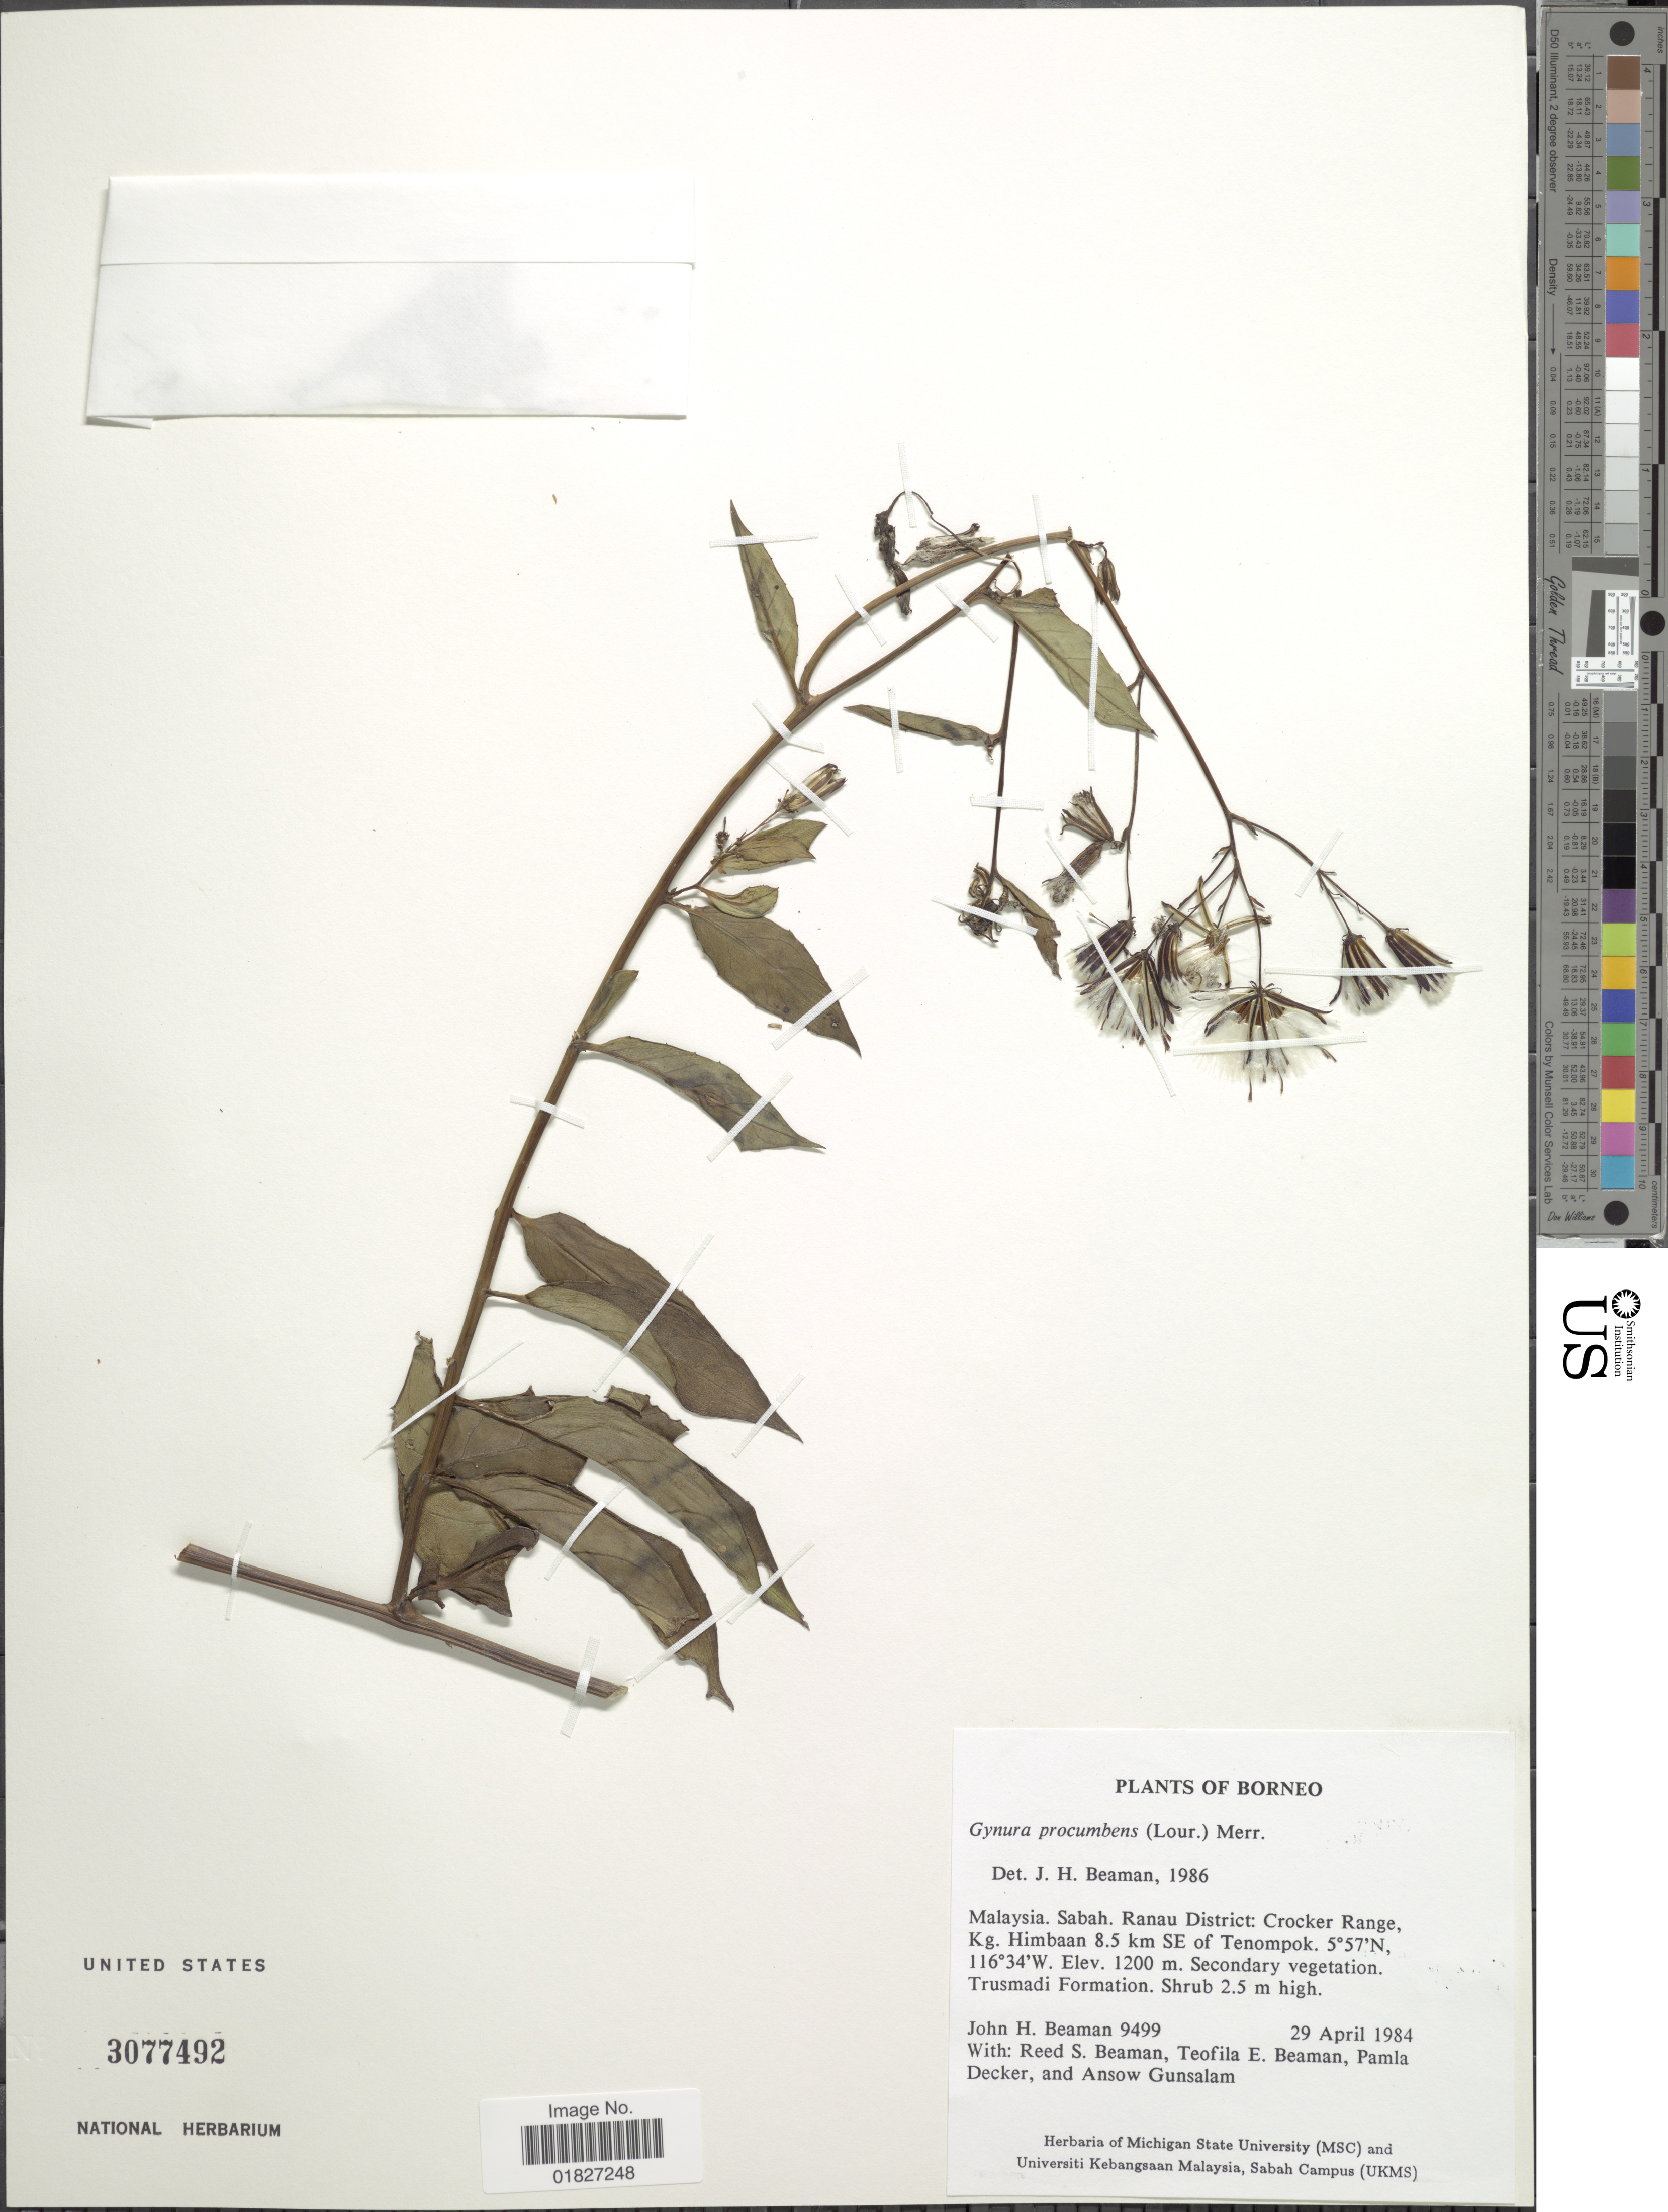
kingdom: Plantae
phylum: Tracheophyta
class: Magnoliopsida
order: Asterales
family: Asteraceae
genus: Gynura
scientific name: Gynura procumbens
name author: (Lour.) Merr.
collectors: J. H. Beaman, R. S. Beaman, T. E. Beaman, P. Decker & A. Gunsalam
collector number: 9499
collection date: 1984-04-29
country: Malaysia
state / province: Sabah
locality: Borneo, Ranau District, Crocker Range, Kg. Himbaan 8.5 km SE of Tenompok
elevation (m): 1200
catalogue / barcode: US 3077492